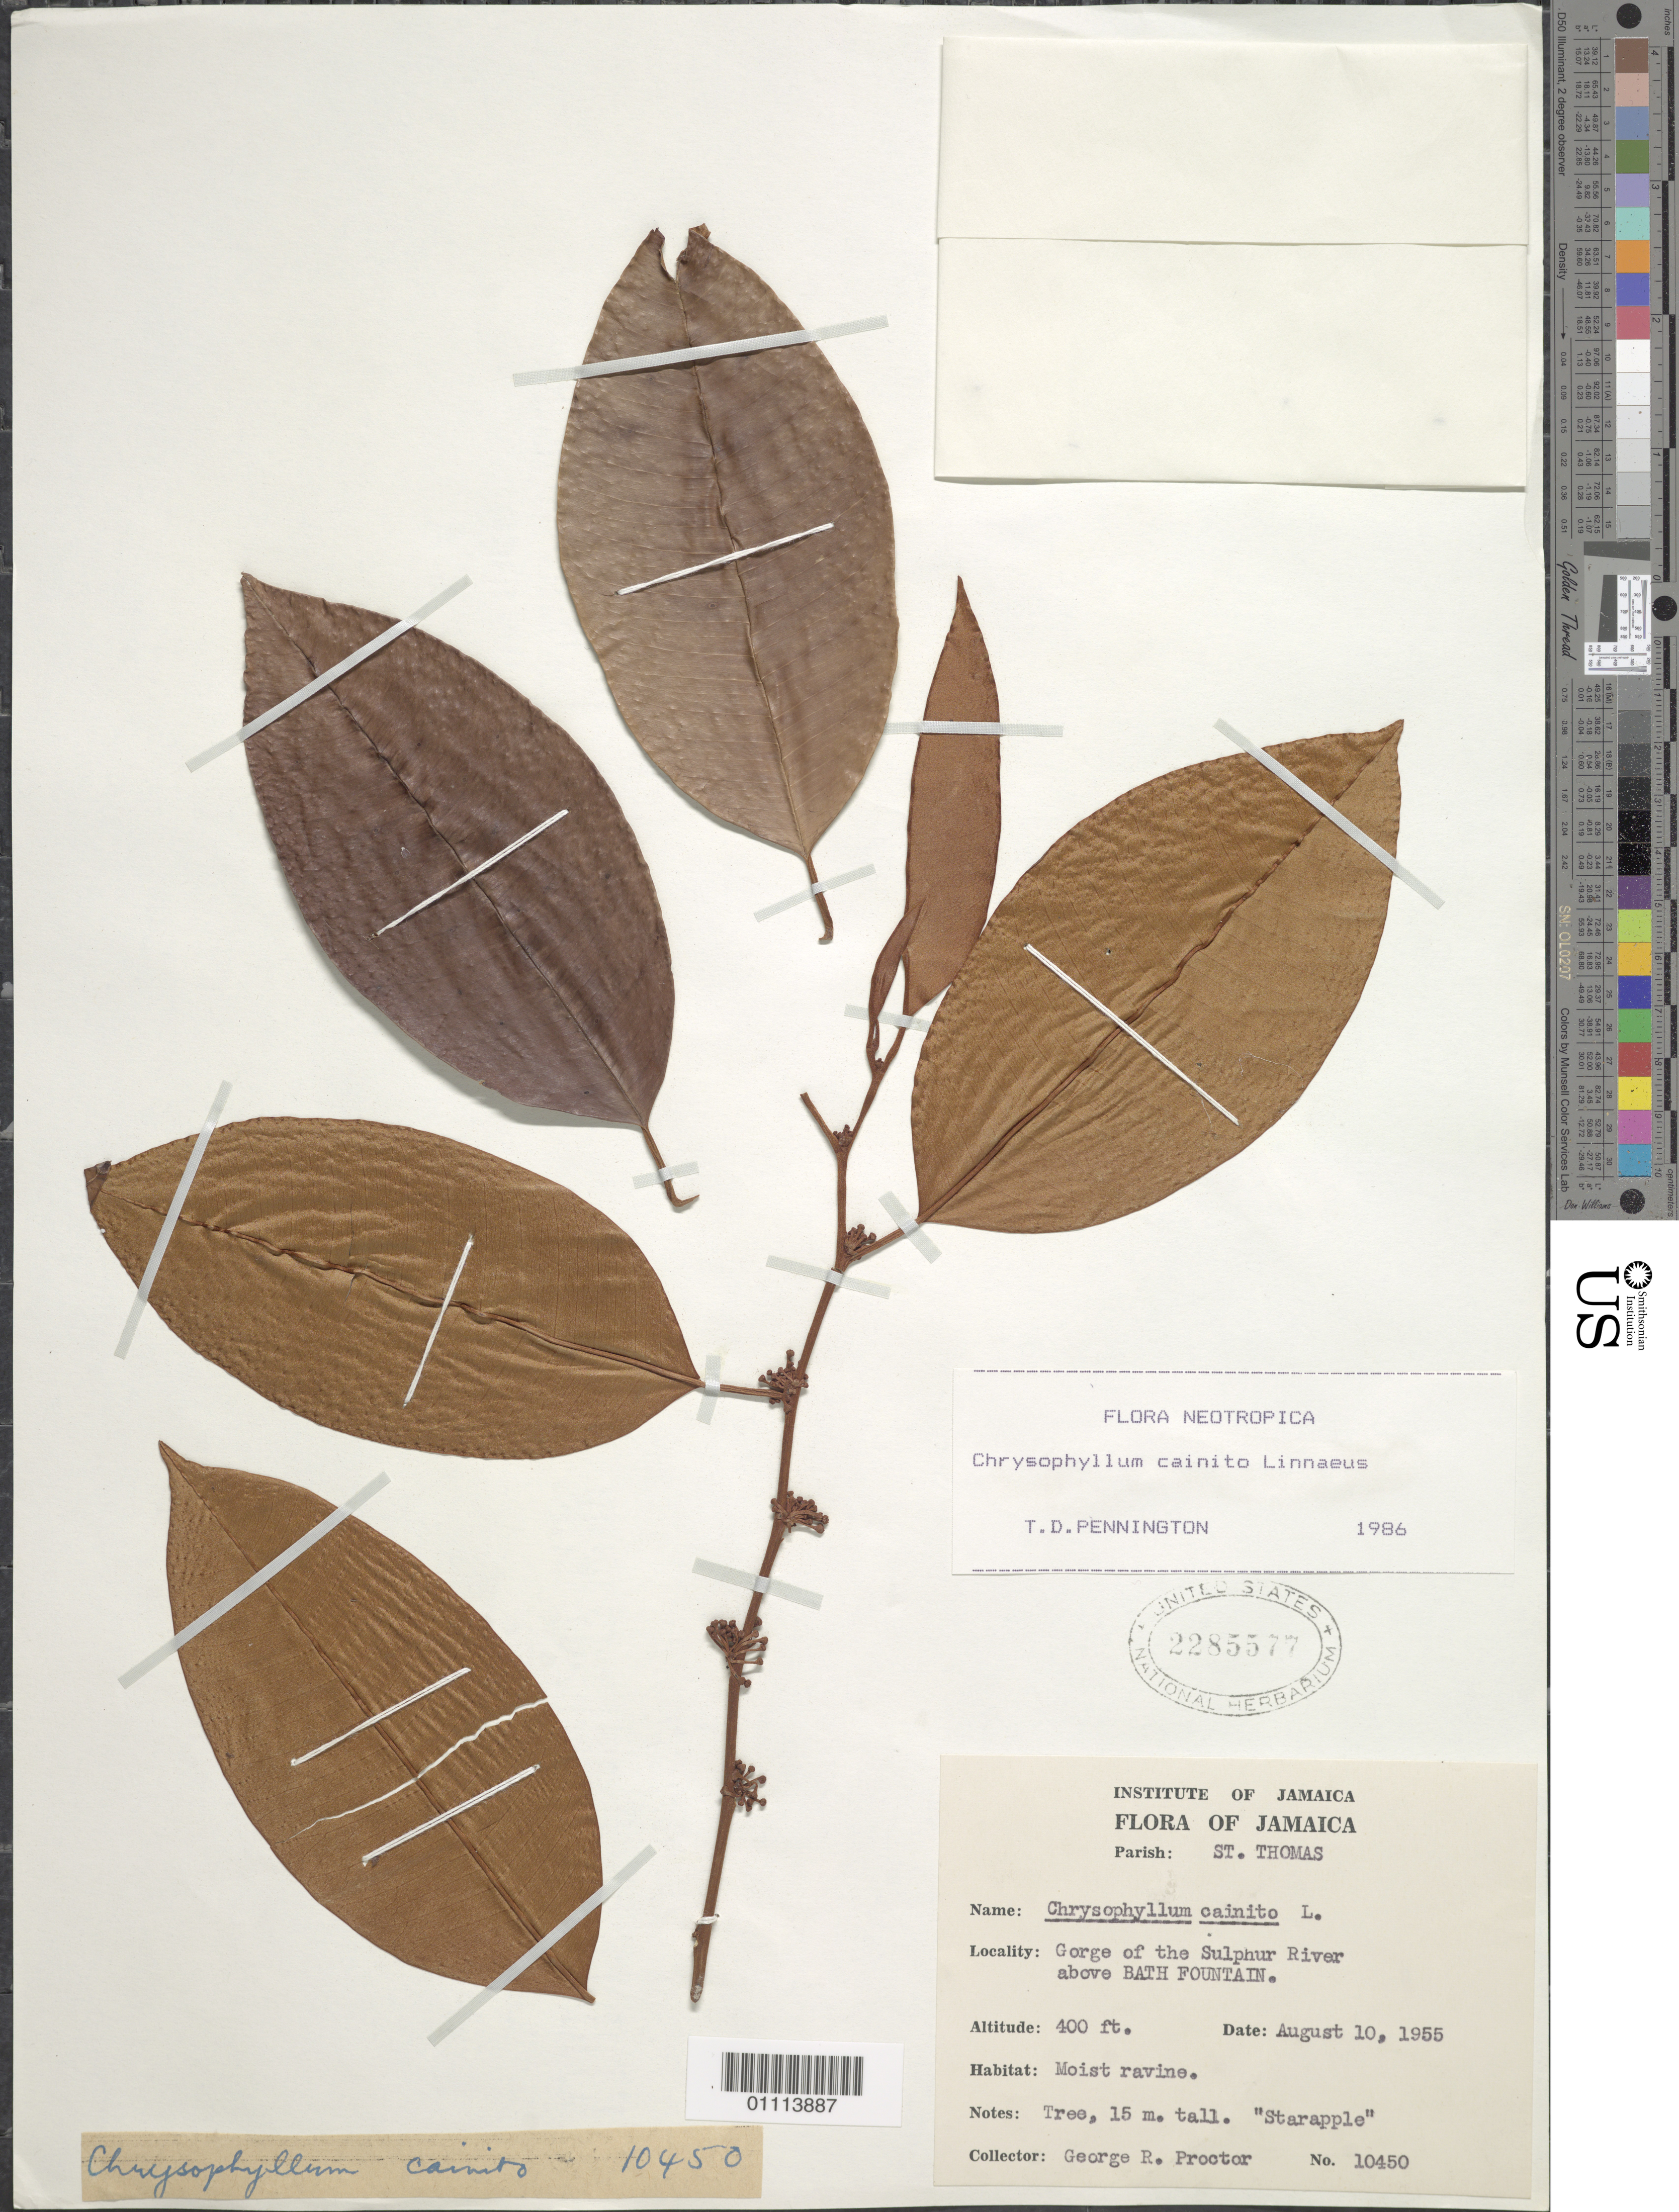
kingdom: Plantae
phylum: Tracheophyta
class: Magnoliopsida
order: Ericales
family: Sapotaceae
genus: Chrysophyllum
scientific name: Chrysophyllum cainito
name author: L.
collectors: G. R. Proctor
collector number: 10450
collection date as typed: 10 Aug 1955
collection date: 1955-08-10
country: Jamaica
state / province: Saint Thomas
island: Jamaica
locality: Gorge of the Sulphur River above Bath Fountain, moist ravine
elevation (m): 122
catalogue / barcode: US 2285577